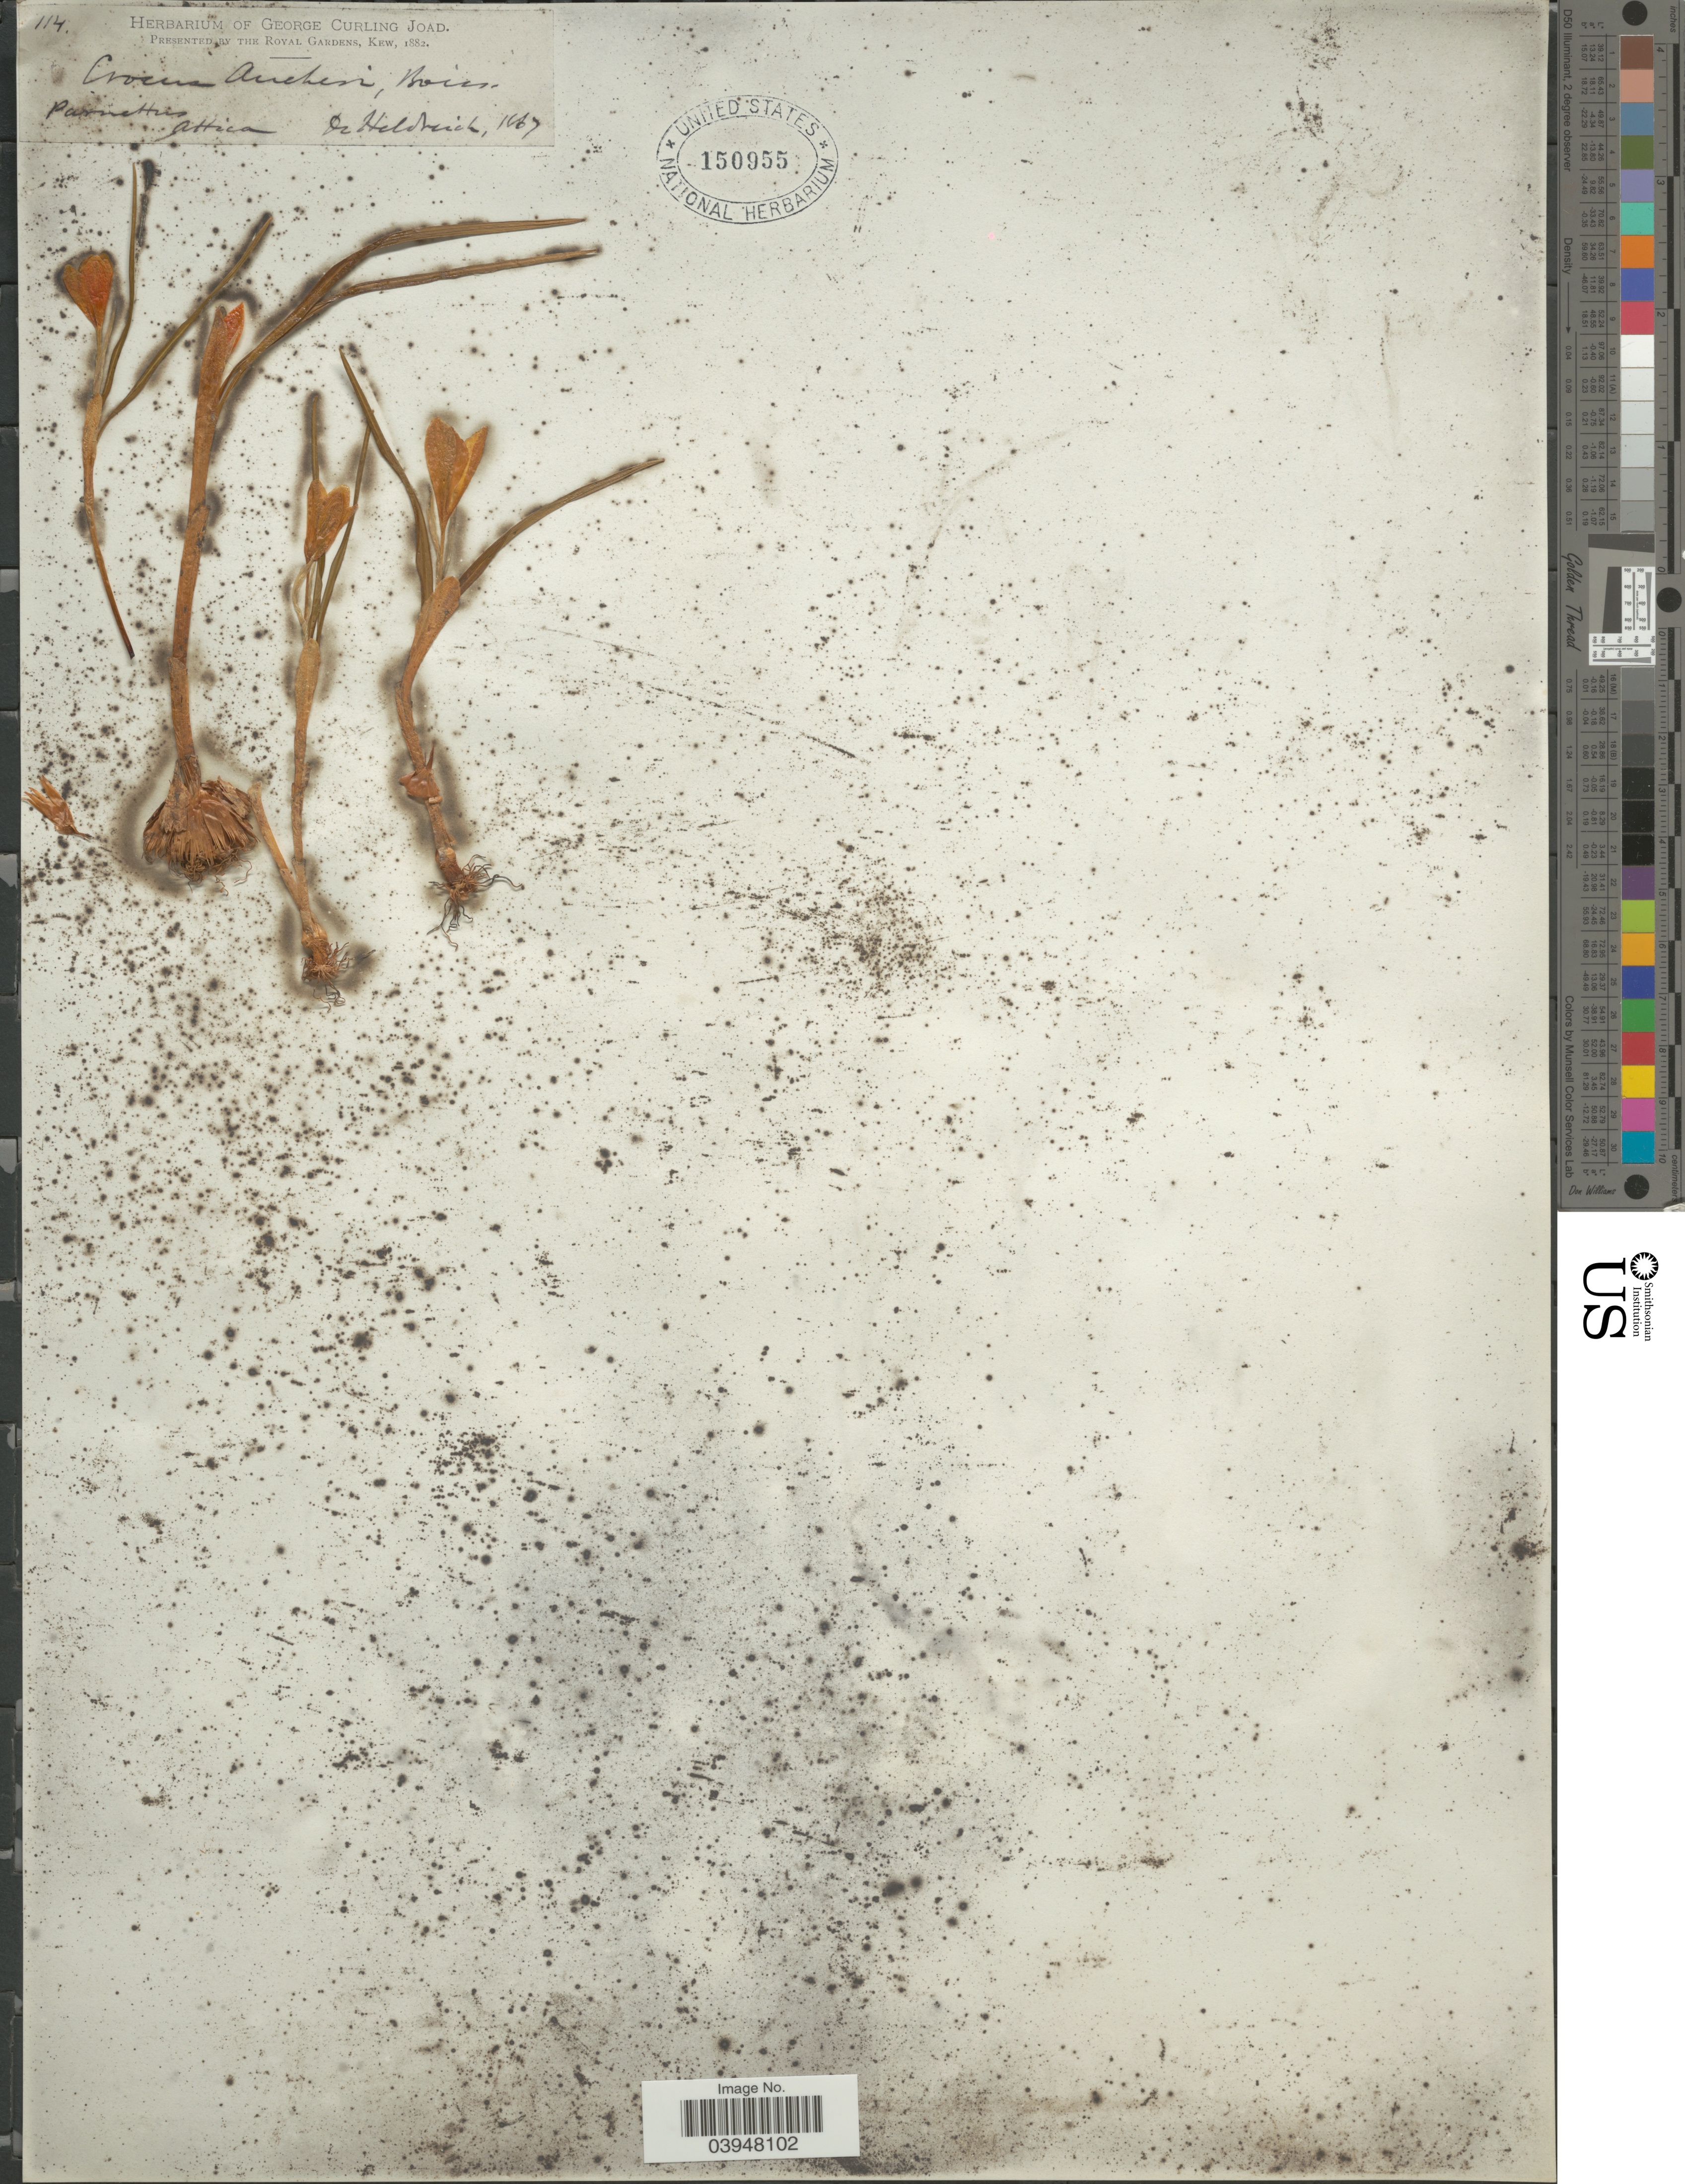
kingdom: Plantae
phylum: Tracheophyta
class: Liliopsida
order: Asparagales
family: Iridaceae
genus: Crocus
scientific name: Crocus aucheri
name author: Boiss.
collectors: Heldreich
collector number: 114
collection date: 1867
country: Greece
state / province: Attica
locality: Paranésti. Attica.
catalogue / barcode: US 150955